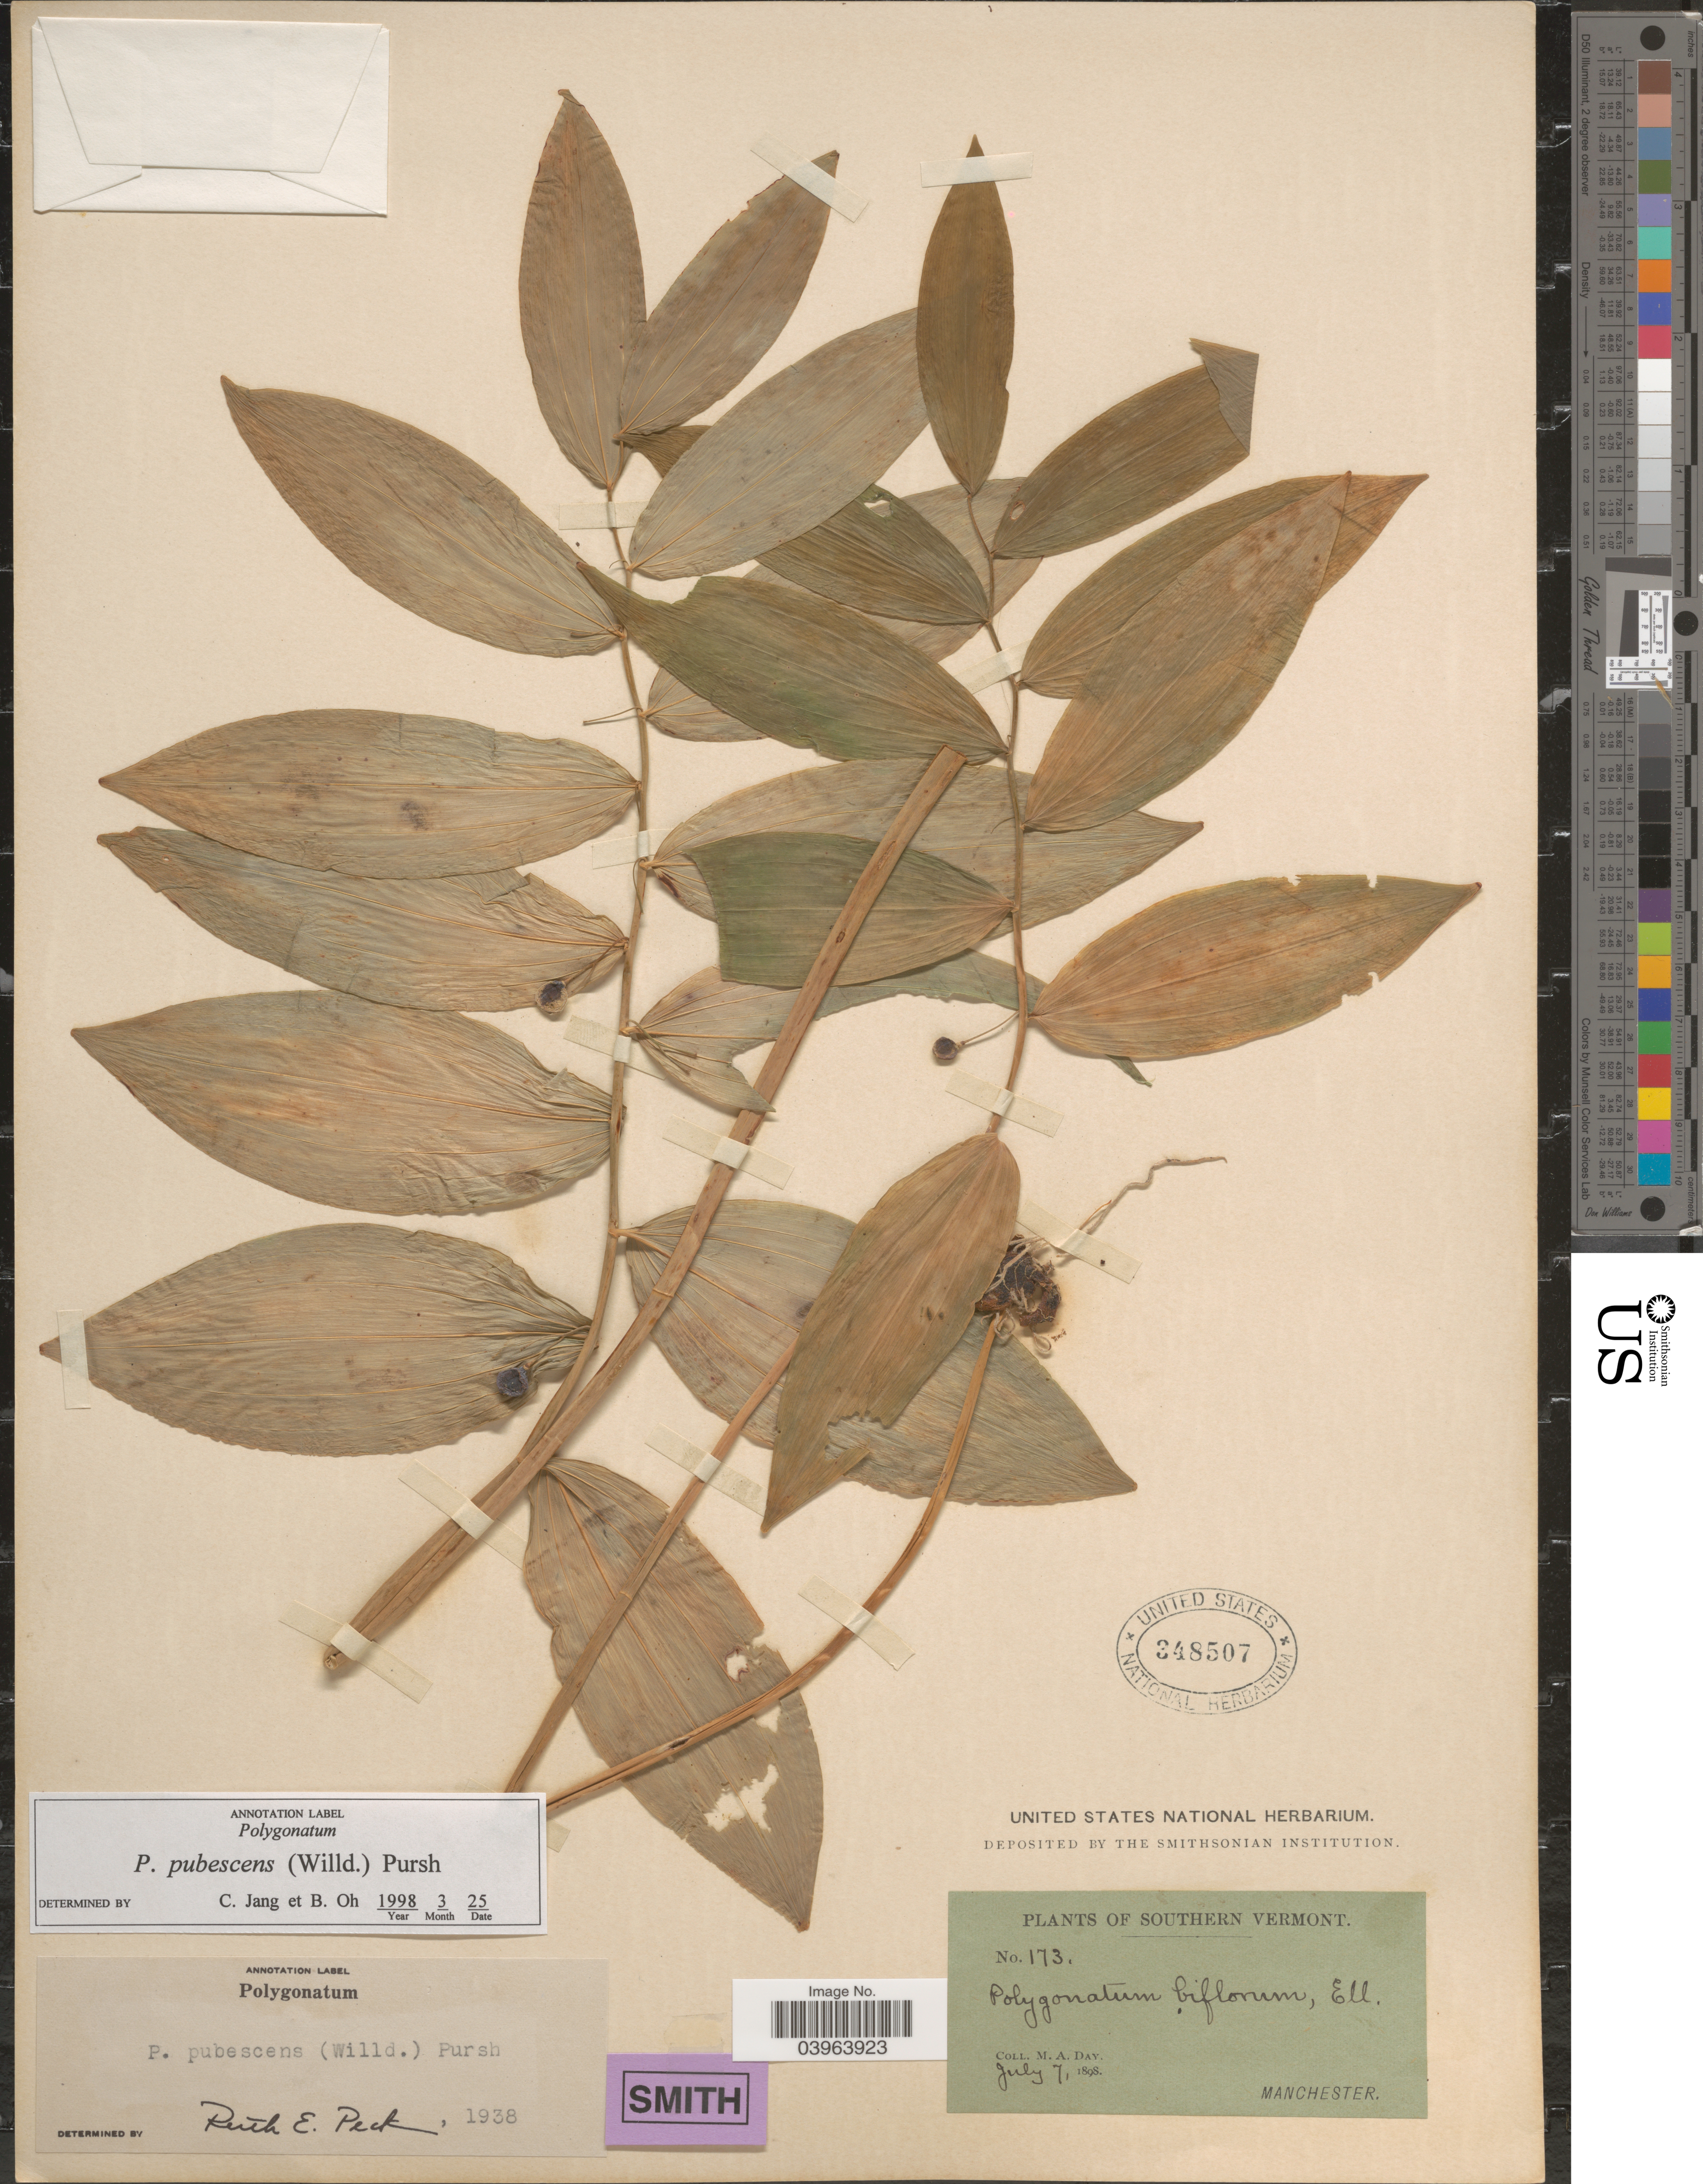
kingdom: Plantae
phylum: Tracheophyta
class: Liliopsida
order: Asparagales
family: Asparagaceae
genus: Polygonatum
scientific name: Polygonatum pubescens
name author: (Willd.) Pursh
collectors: M. Day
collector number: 173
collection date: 1898-07-07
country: United States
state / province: Vermont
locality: Southern Vermont. Manchester.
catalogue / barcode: US 348507